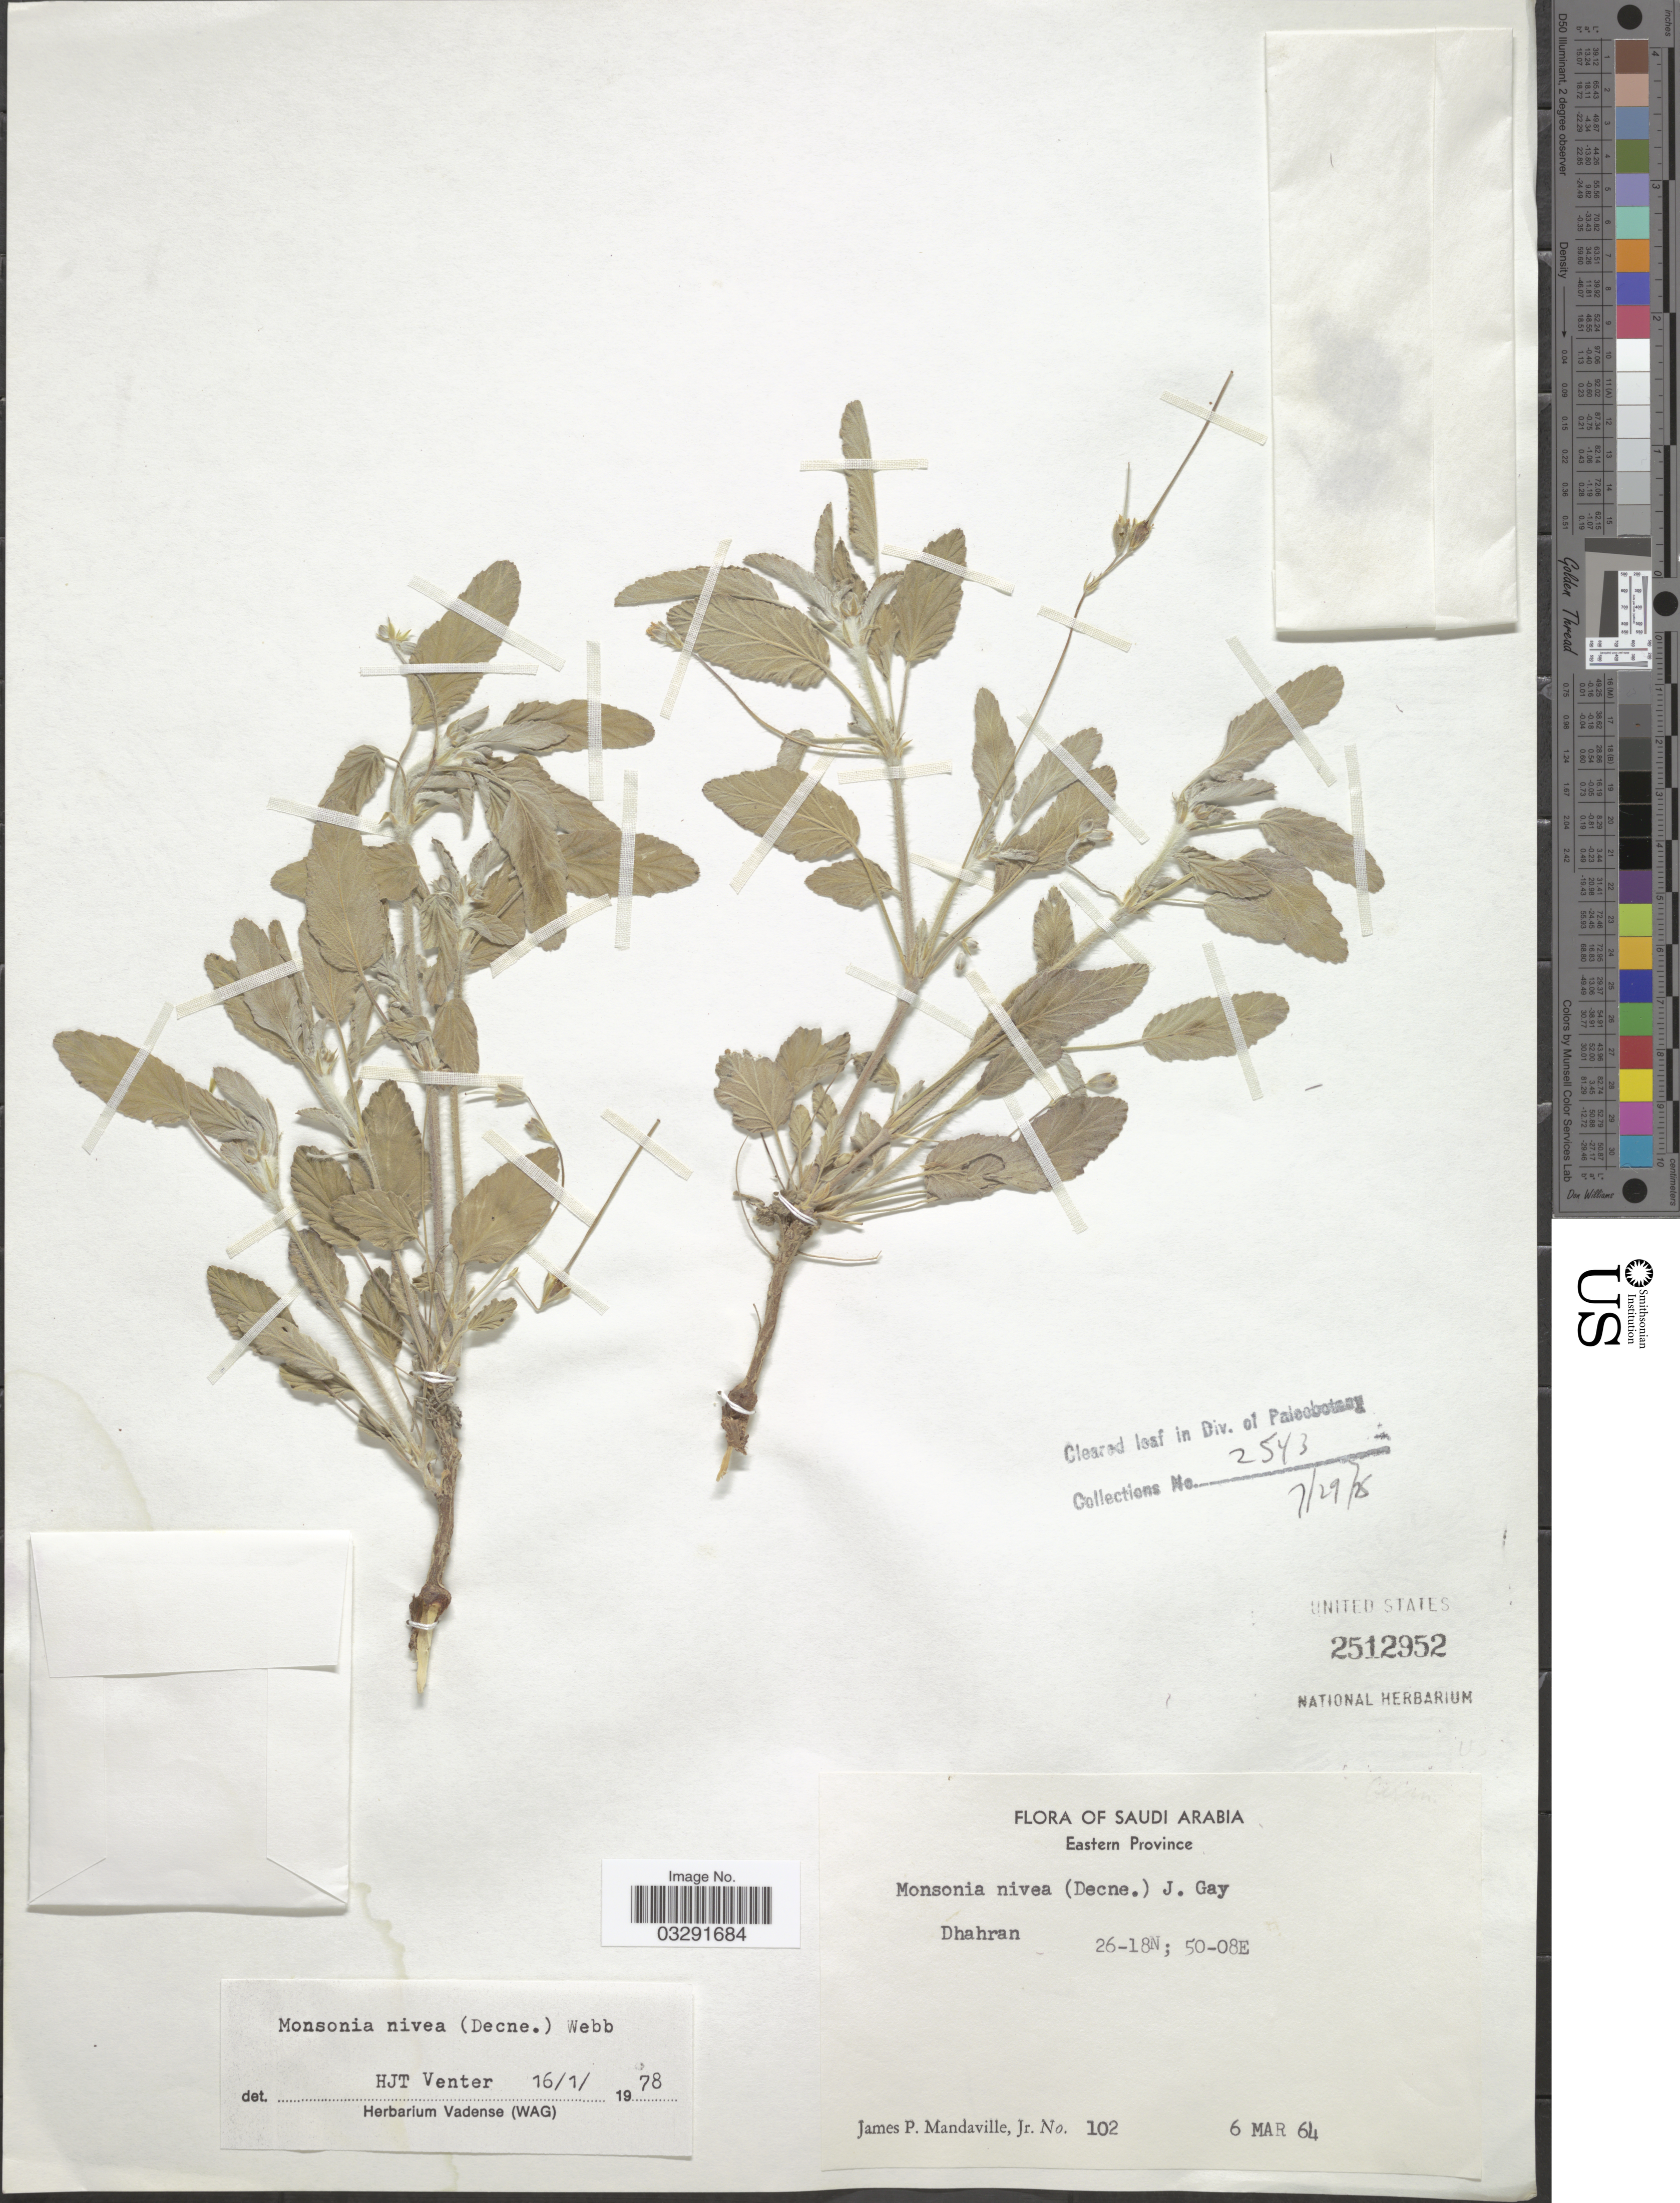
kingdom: Plantae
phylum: Tracheophyta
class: Magnoliopsida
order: Geraniales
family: Geraniaceae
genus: Monsonia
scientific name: Monsonia nivea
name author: (Decne.) Decne. ex Webb.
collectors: J. Mandaville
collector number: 102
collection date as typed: Transcribed d/m/y: 6/3/64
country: Saudi Arabia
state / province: Ash Sharqiyah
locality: Eastern Province. Dhahran.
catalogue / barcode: US 2512952